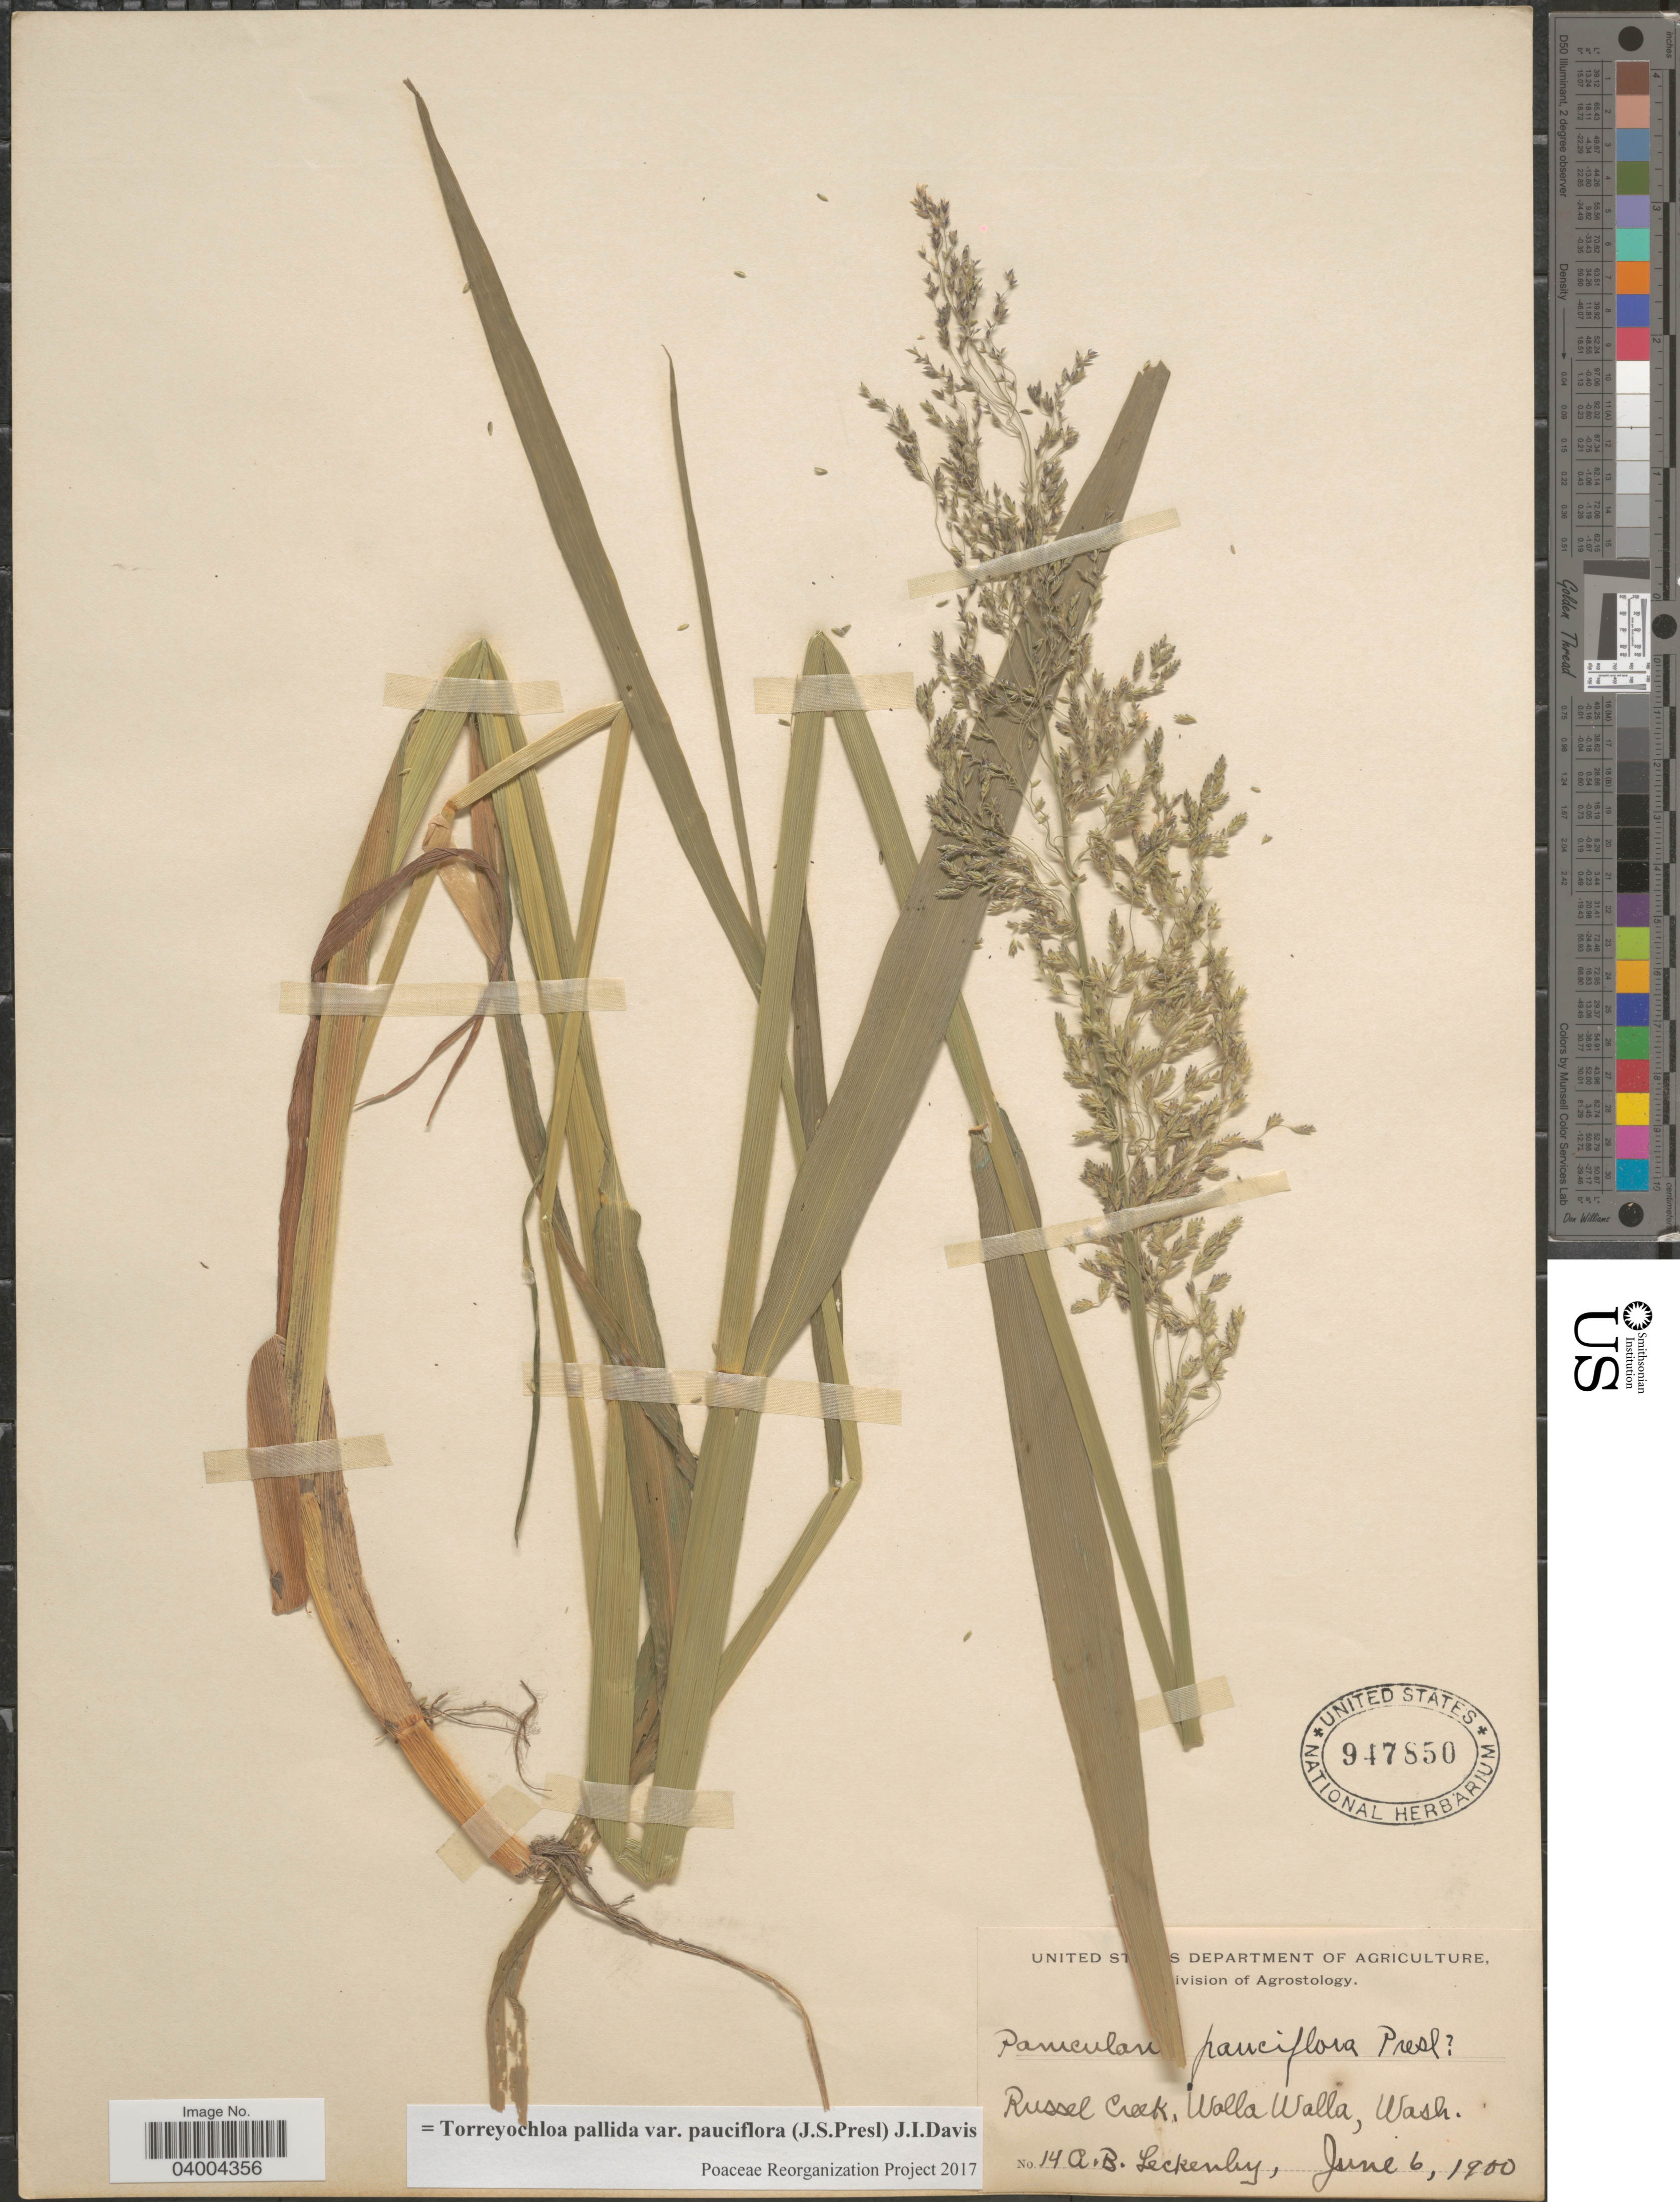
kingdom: Plantae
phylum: Tracheophyta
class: Liliopsida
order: Poales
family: Poaceae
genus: Torreyochloa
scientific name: Torreyochloa pallida var. pauciflora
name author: (J. Presl) J.I. Davis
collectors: A. Leckenby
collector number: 14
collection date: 1900-06-06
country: United States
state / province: Washington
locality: Russel Creek, Wolla Wolla.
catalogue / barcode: US 947850